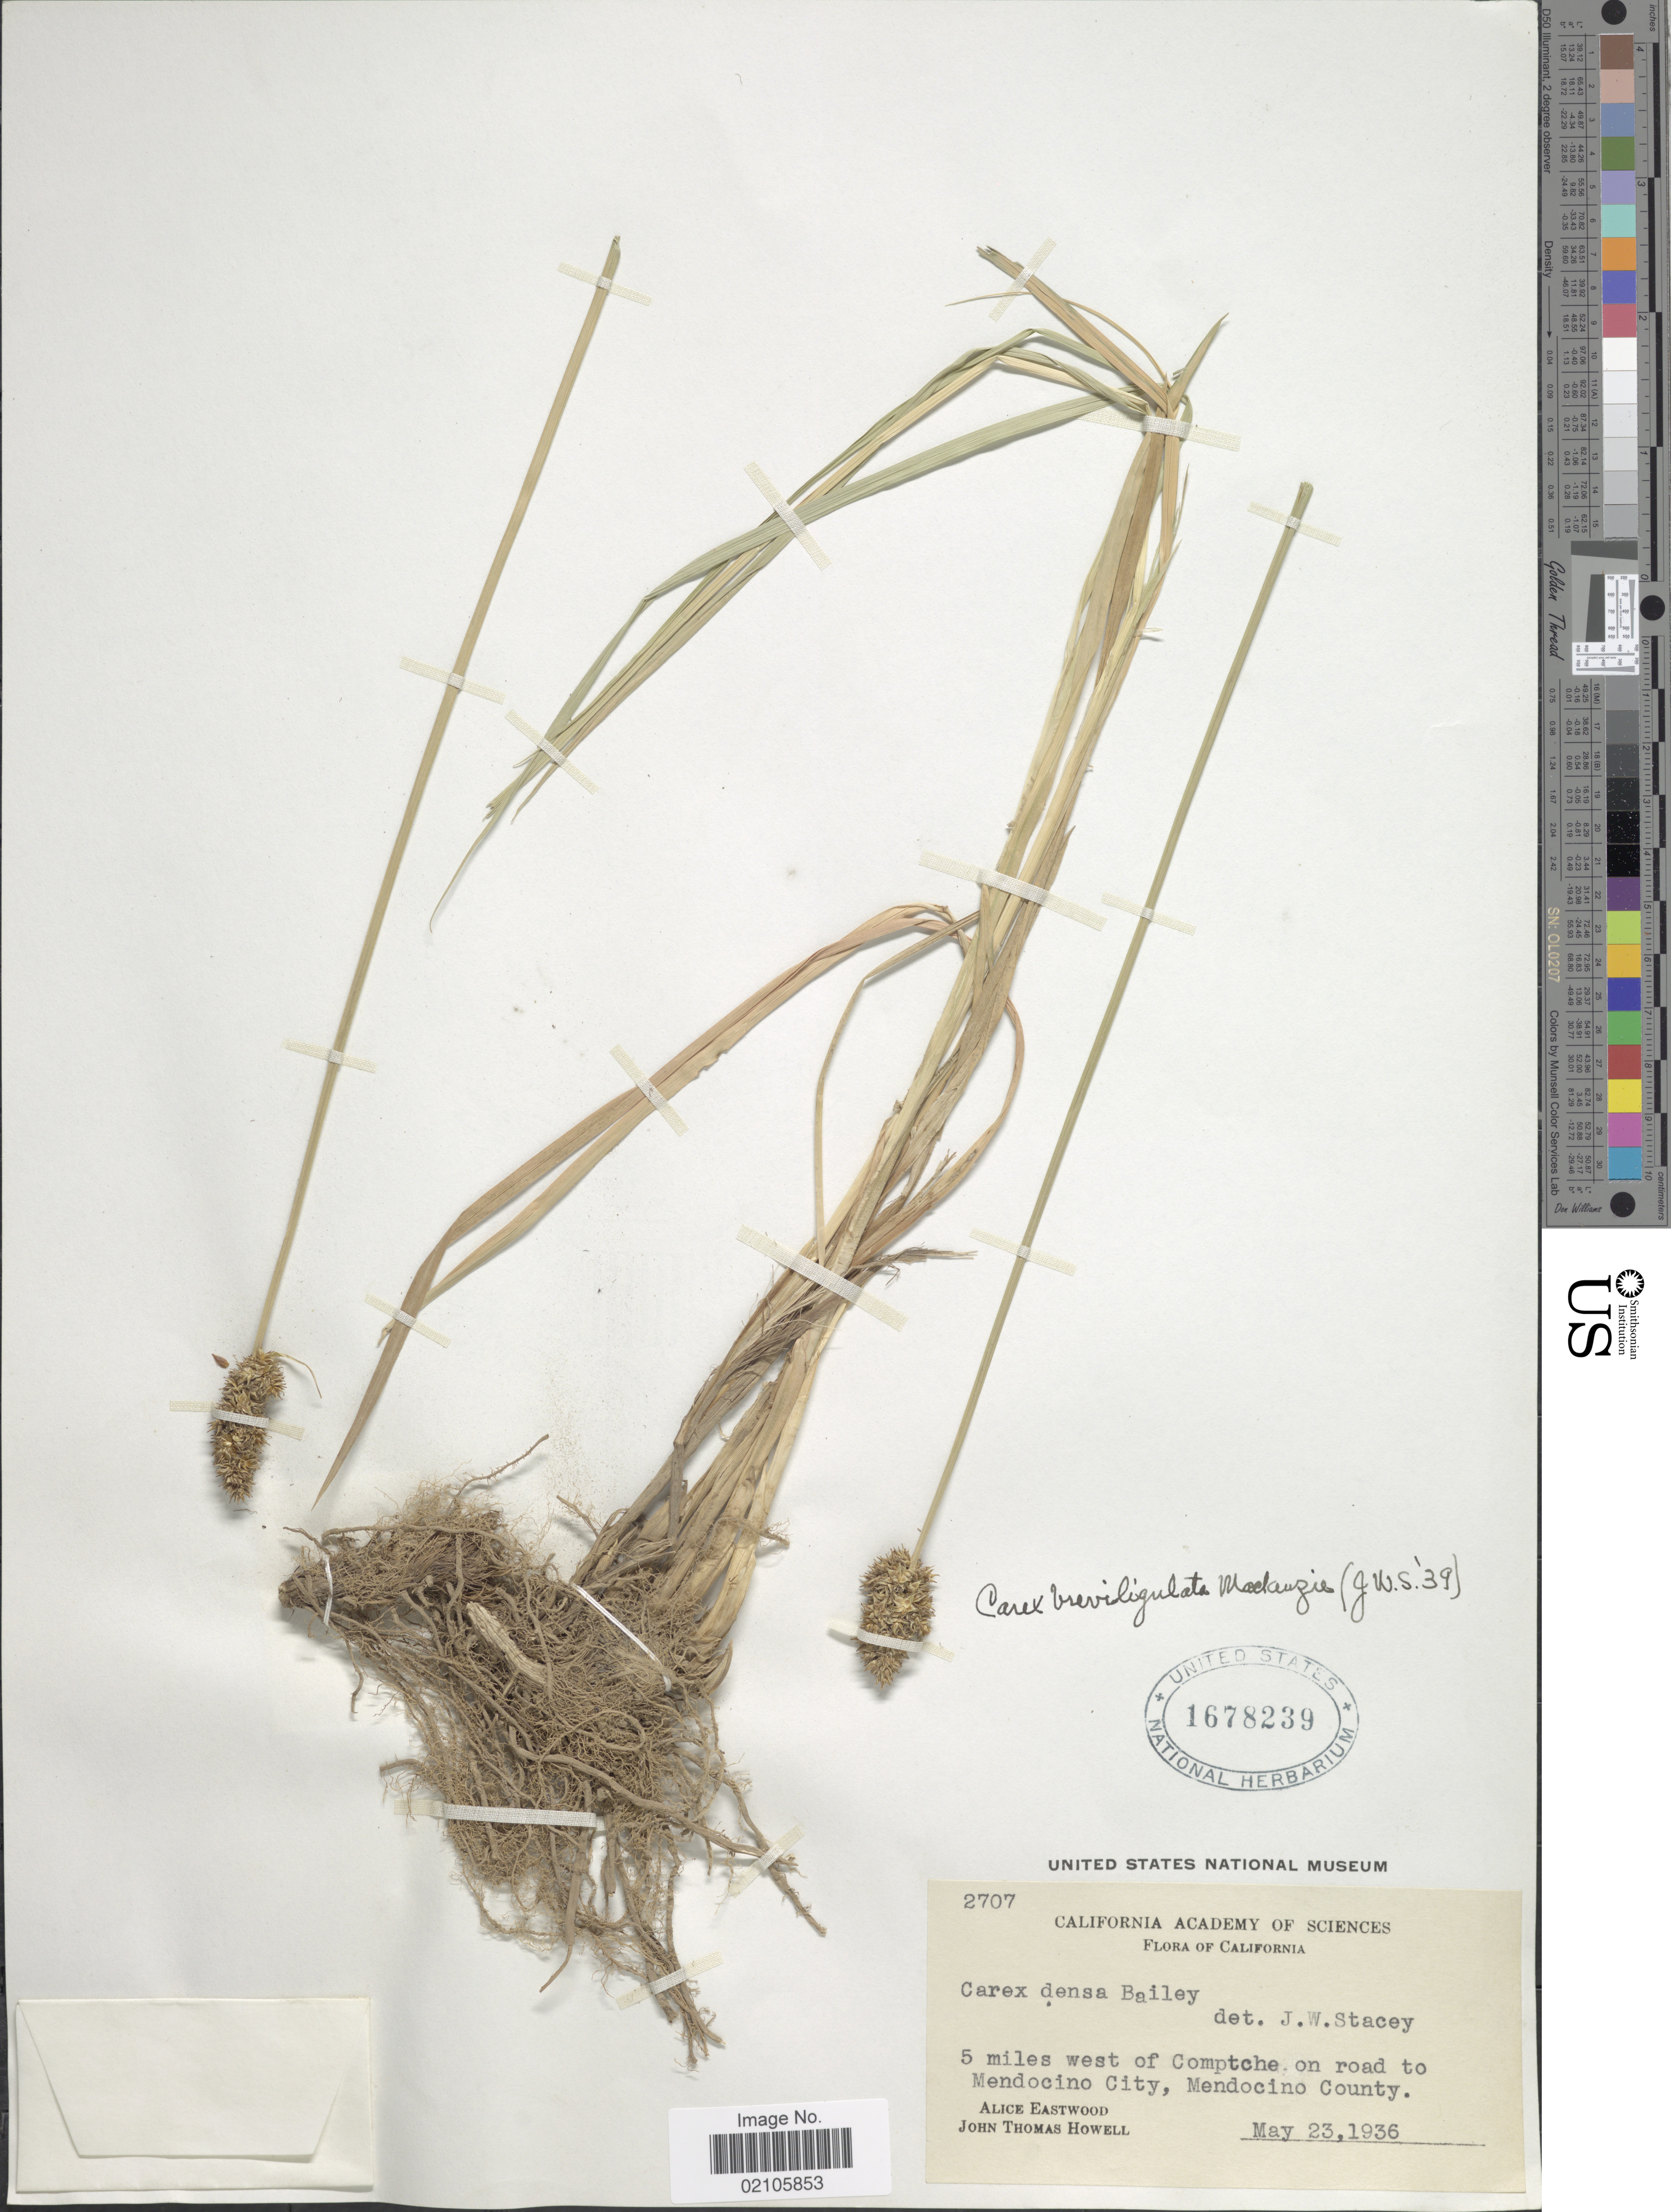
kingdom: Plantae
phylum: Tracheophyta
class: Liliopsida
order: Poales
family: Cyperaceae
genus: Carex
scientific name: Carex densa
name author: (L.H. Bailey) L.H. Bailey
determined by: Strong, Mark T., (BOT), Smithsonian Institution - National Museum of Natural History (UNITED STATES)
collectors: A. Eastwood & J. T. Howell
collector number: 2707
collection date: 1936-05-23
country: United States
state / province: California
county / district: Mendocino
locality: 5 miles west of Comptche on road to Mendocino City, Mendocino County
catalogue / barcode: US 1678239